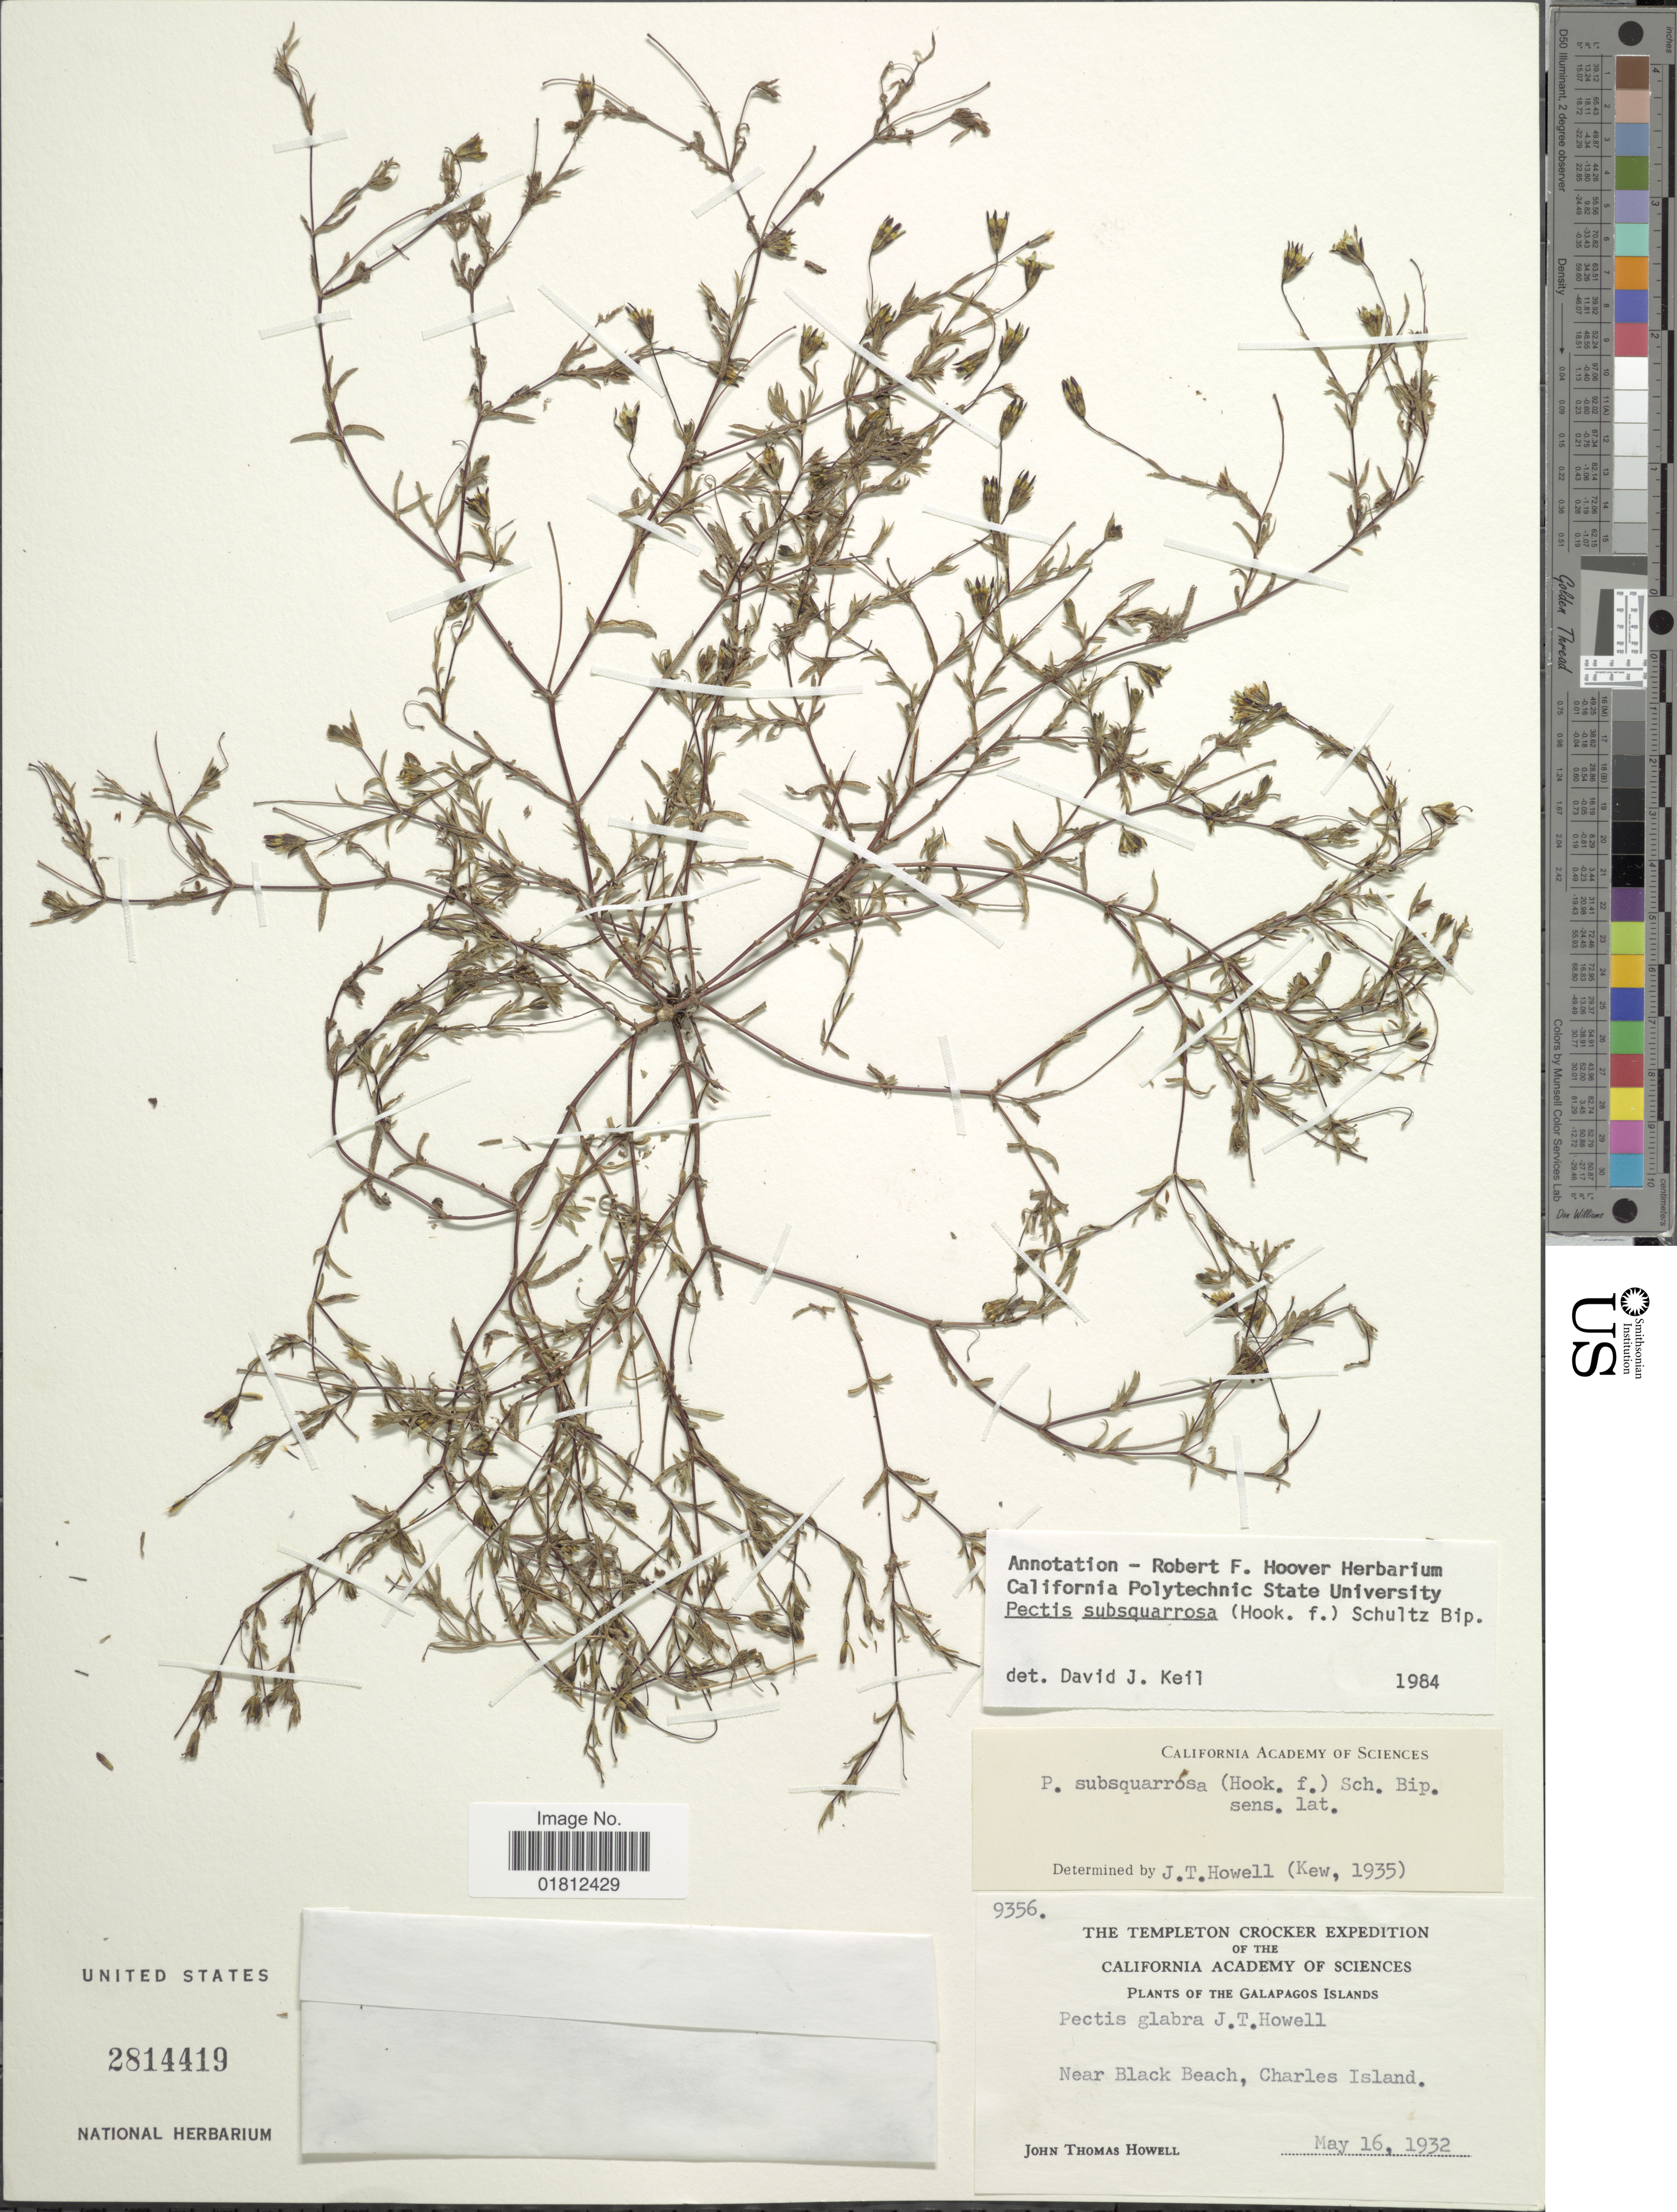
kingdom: Plantae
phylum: Tracheophyta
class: Magnoliopsida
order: Asterales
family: Asteraceae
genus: Pectis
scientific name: Pectis subsquarrosa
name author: (Hook. f.) Sch. Bip.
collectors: J. T. Howell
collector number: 9356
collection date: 1932-05-16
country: Ecuador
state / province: Colón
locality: Galapagos Islands, near Black Beach, Charles Island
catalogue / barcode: US 2814419